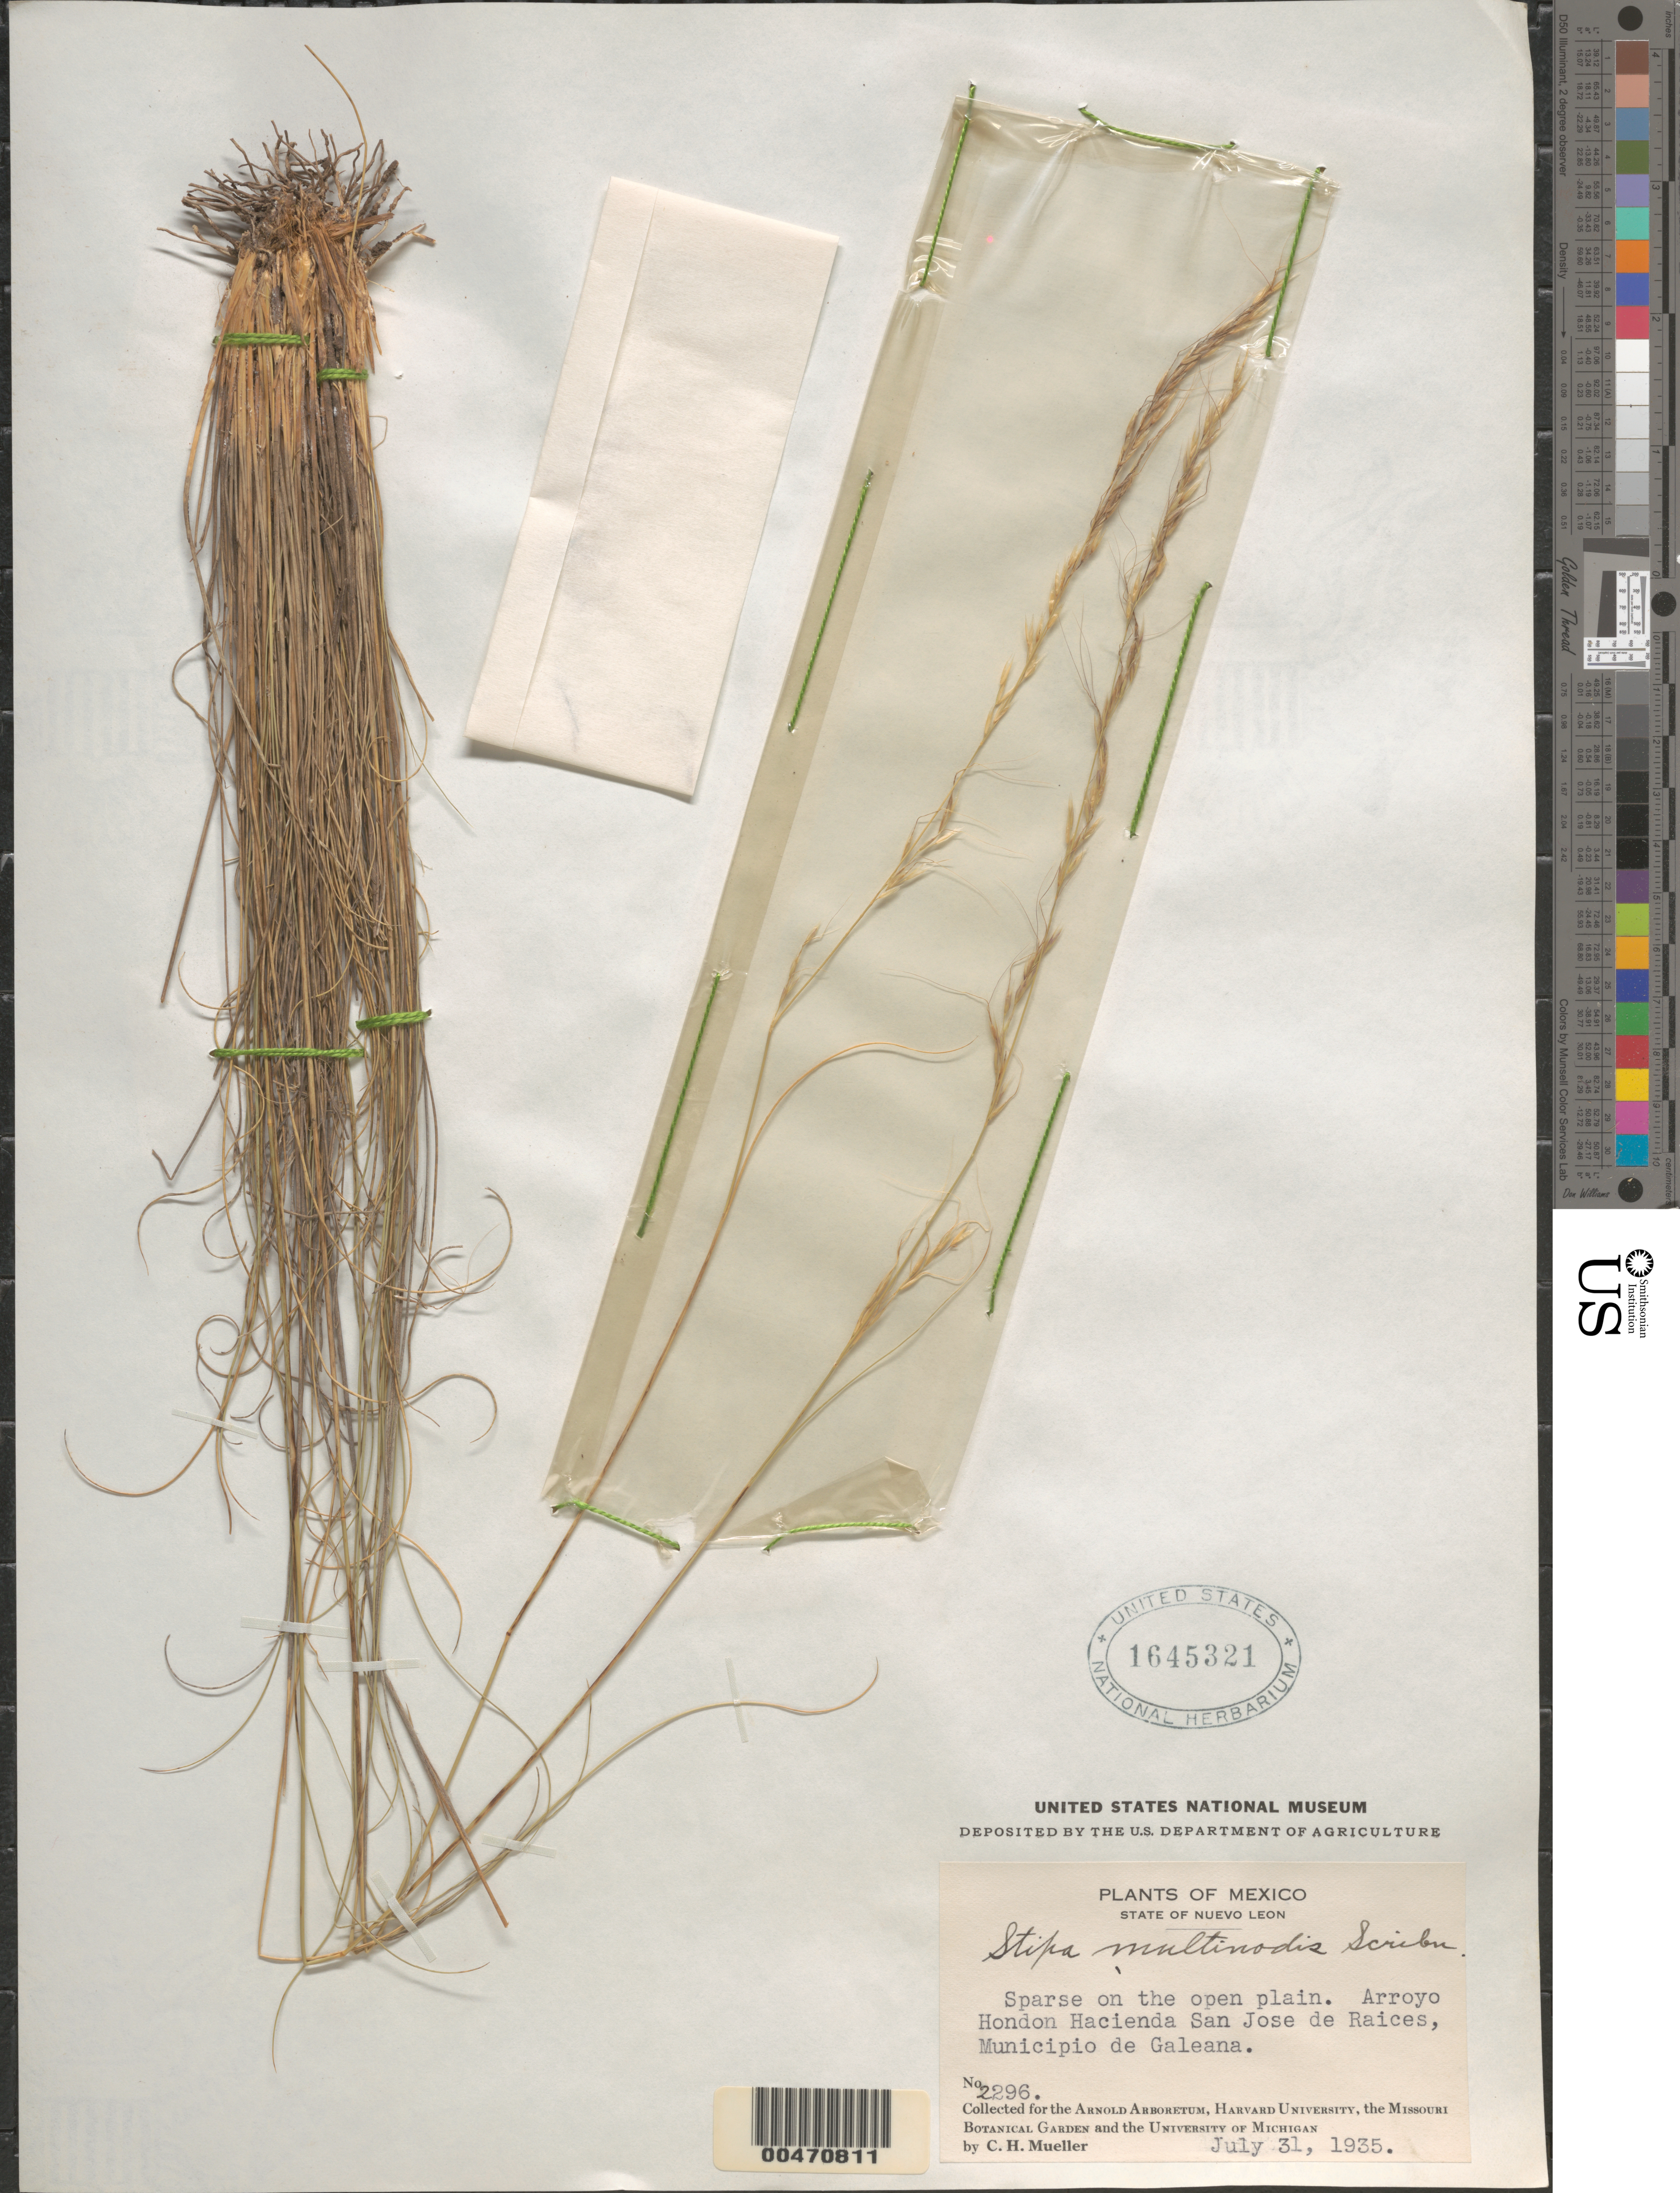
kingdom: Plantae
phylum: Tracheophyta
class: Liliopsida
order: Poales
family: Poaceae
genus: Stipa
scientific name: Stipa multinodis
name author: Scribn. ex W.J. Beal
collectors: C. H. Muller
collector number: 2296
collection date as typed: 31 Jul 1935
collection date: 1935-07-31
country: Mexico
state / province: Nuevo León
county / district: Galeana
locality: Arroyo Hondo, Hacienda San Jose de Raices.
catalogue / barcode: US 1645321